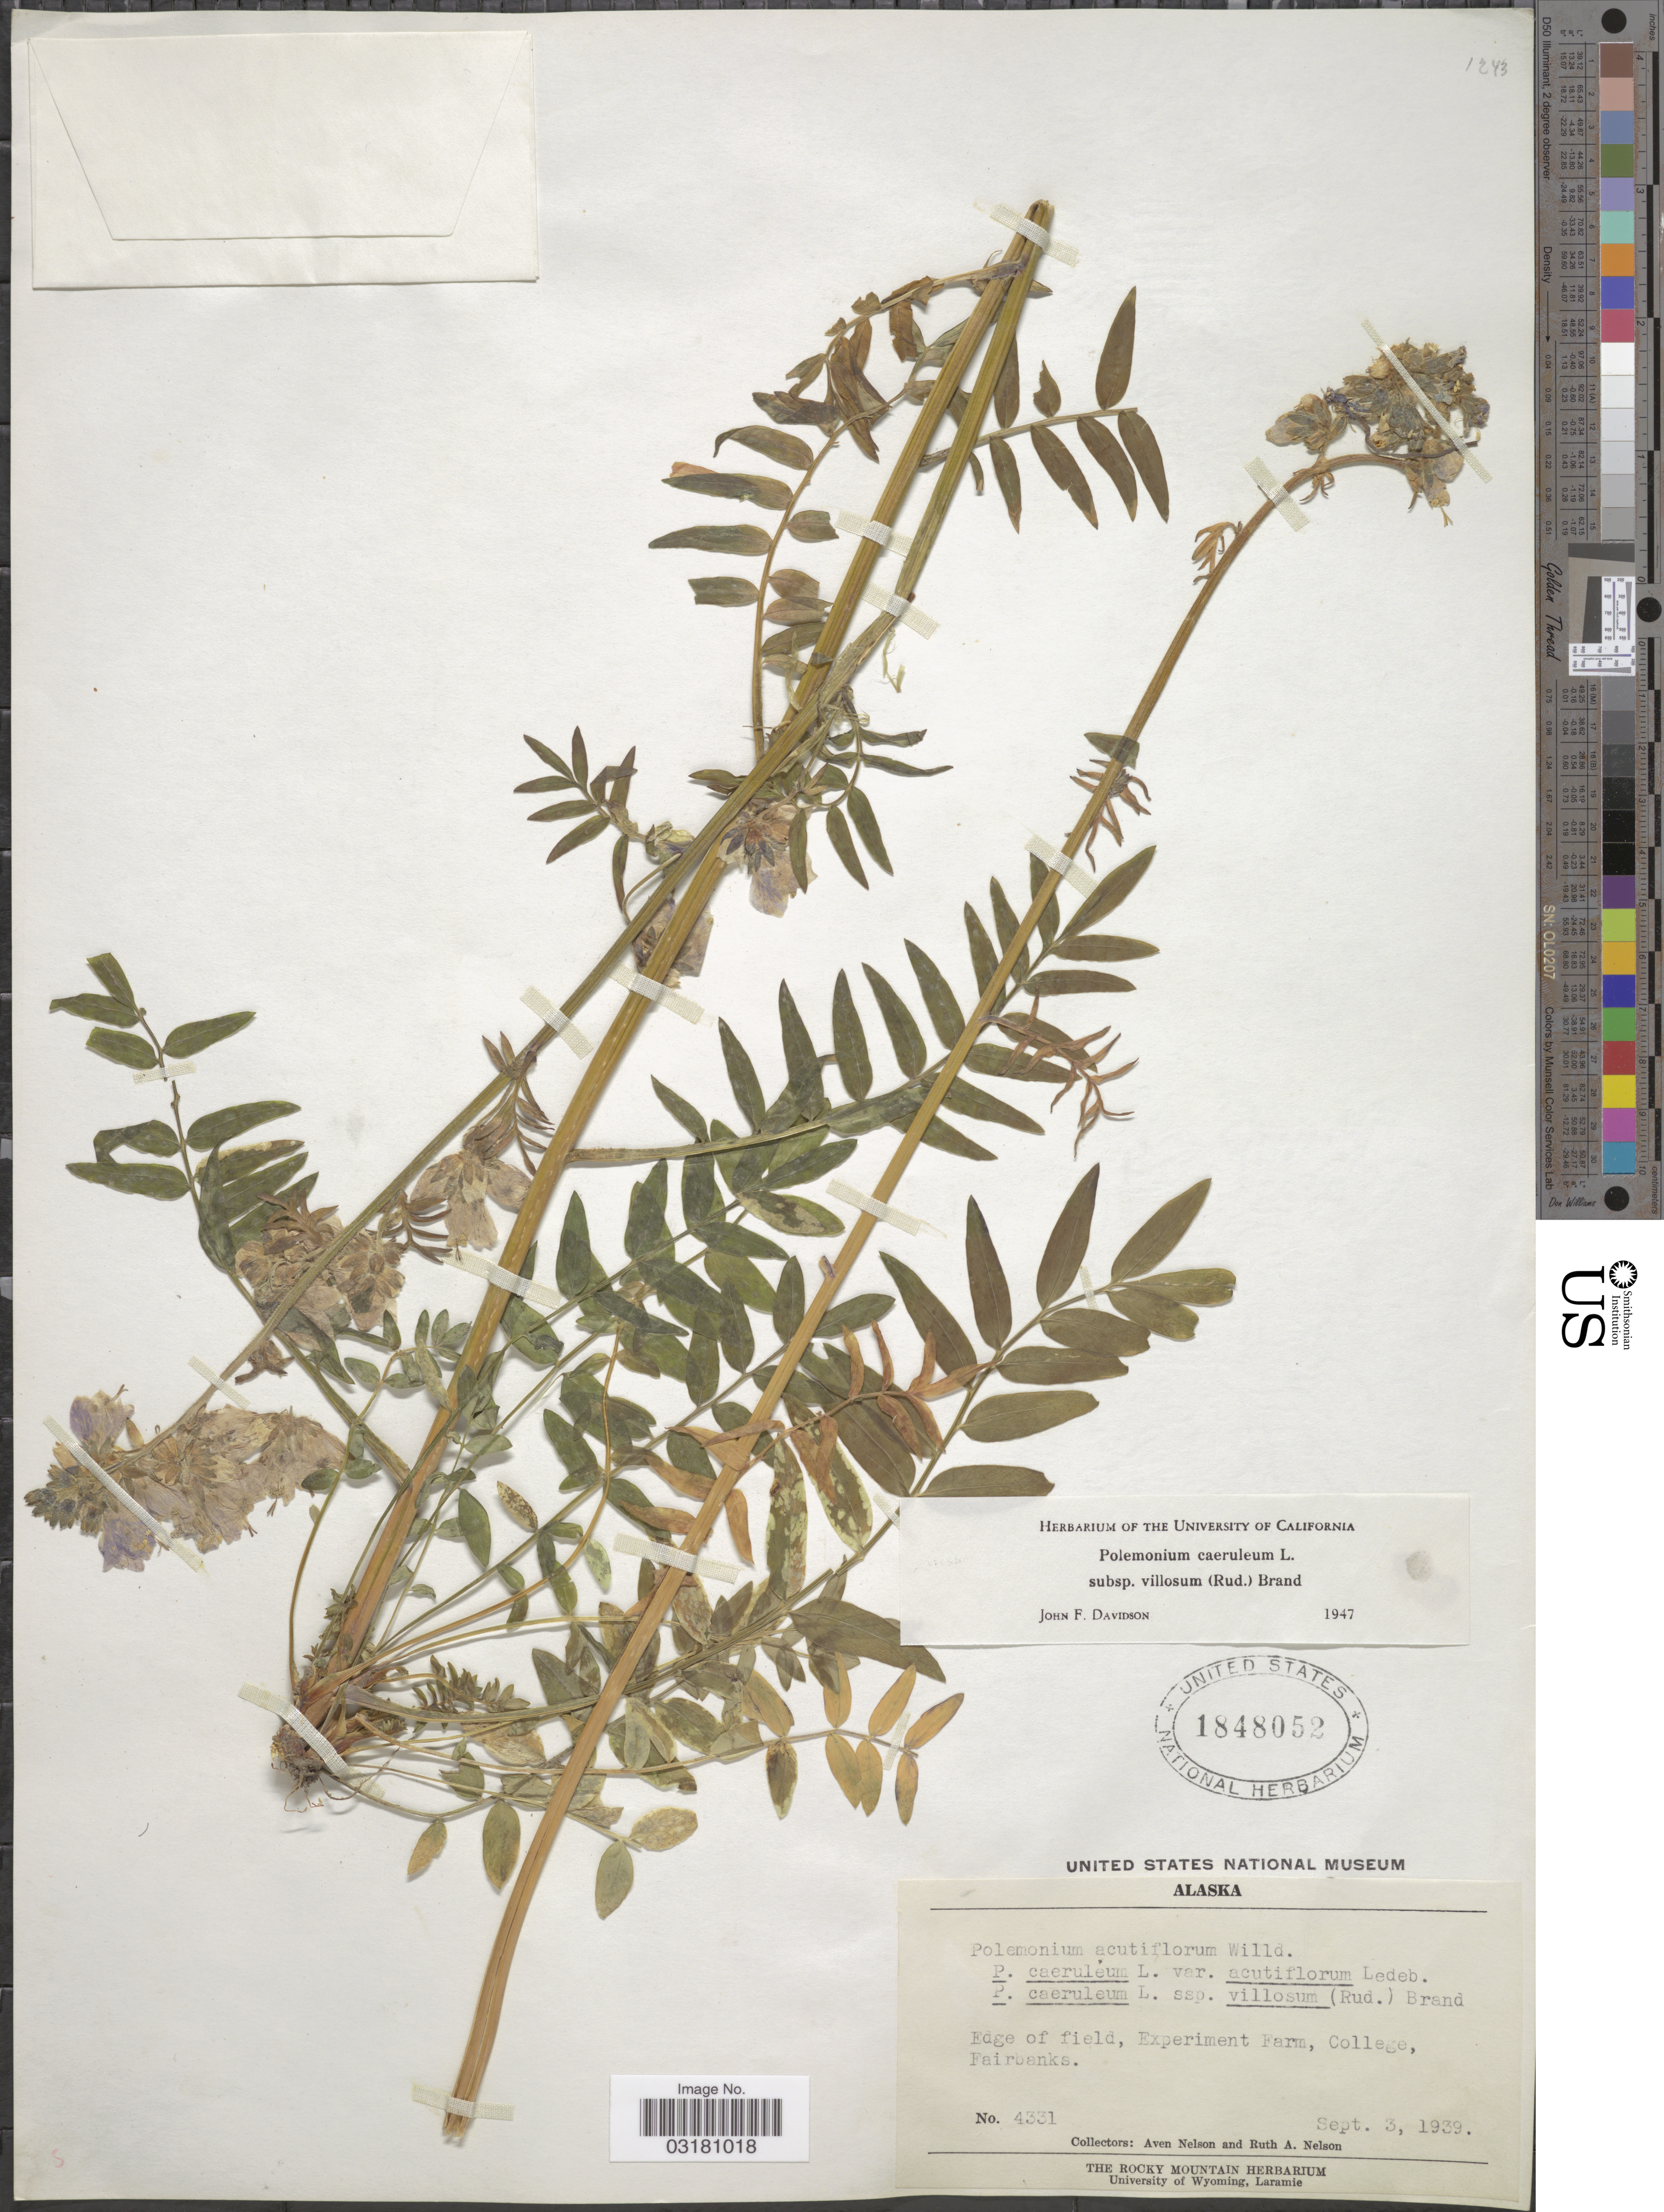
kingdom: Plantae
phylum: Tracheophyta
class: Magnoliopsida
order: Ericales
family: Polemoniaceae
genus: Polemonium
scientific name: Polemonium caeruleum subsp. villosum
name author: (Rudolph ex Georgi) Brand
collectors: A. Nelson & R. A. Nelson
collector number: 4331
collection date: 1939-09-03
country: United States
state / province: Alaska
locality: Edge of field, Experiment Farm, College, Fairbanks.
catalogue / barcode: US 1848052